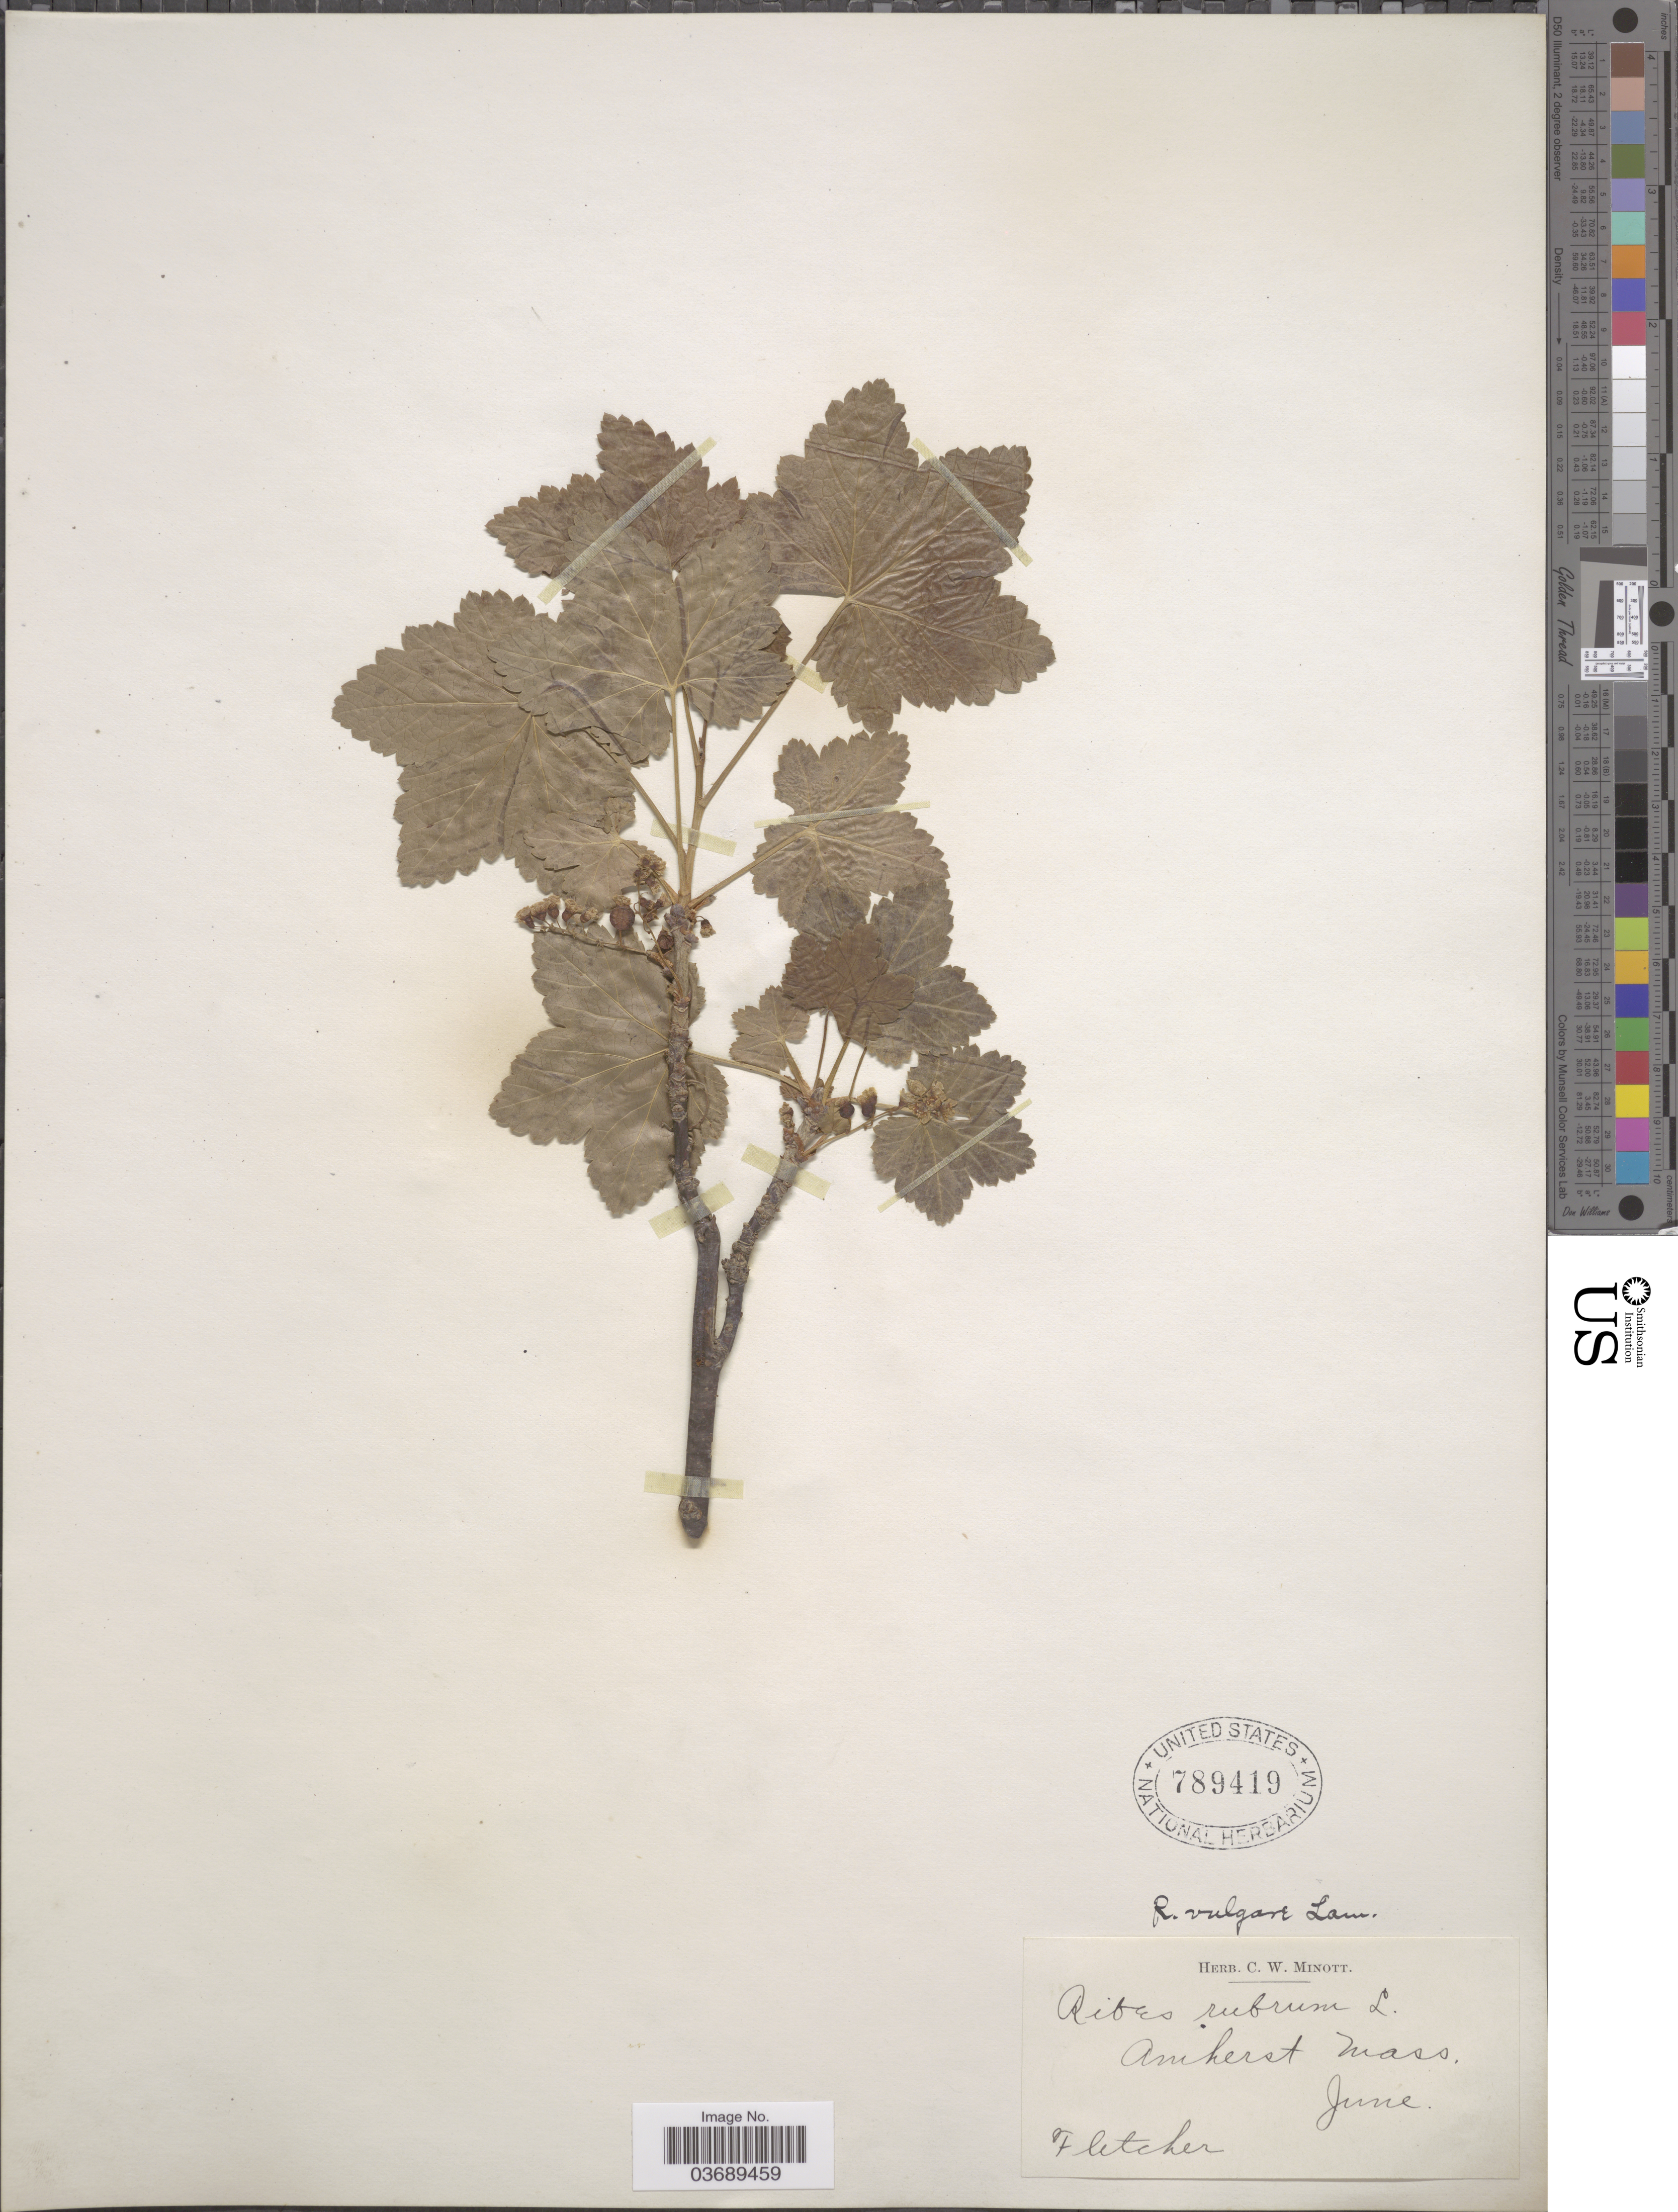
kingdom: Plantae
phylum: Tracheophyta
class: Magnoliopsida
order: Saxifragales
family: Grossulariaceae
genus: Ribes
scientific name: Ribes vulgare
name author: Lam.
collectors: -. Fletcher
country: United States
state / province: Massachusetts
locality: Amherst.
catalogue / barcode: US 789419